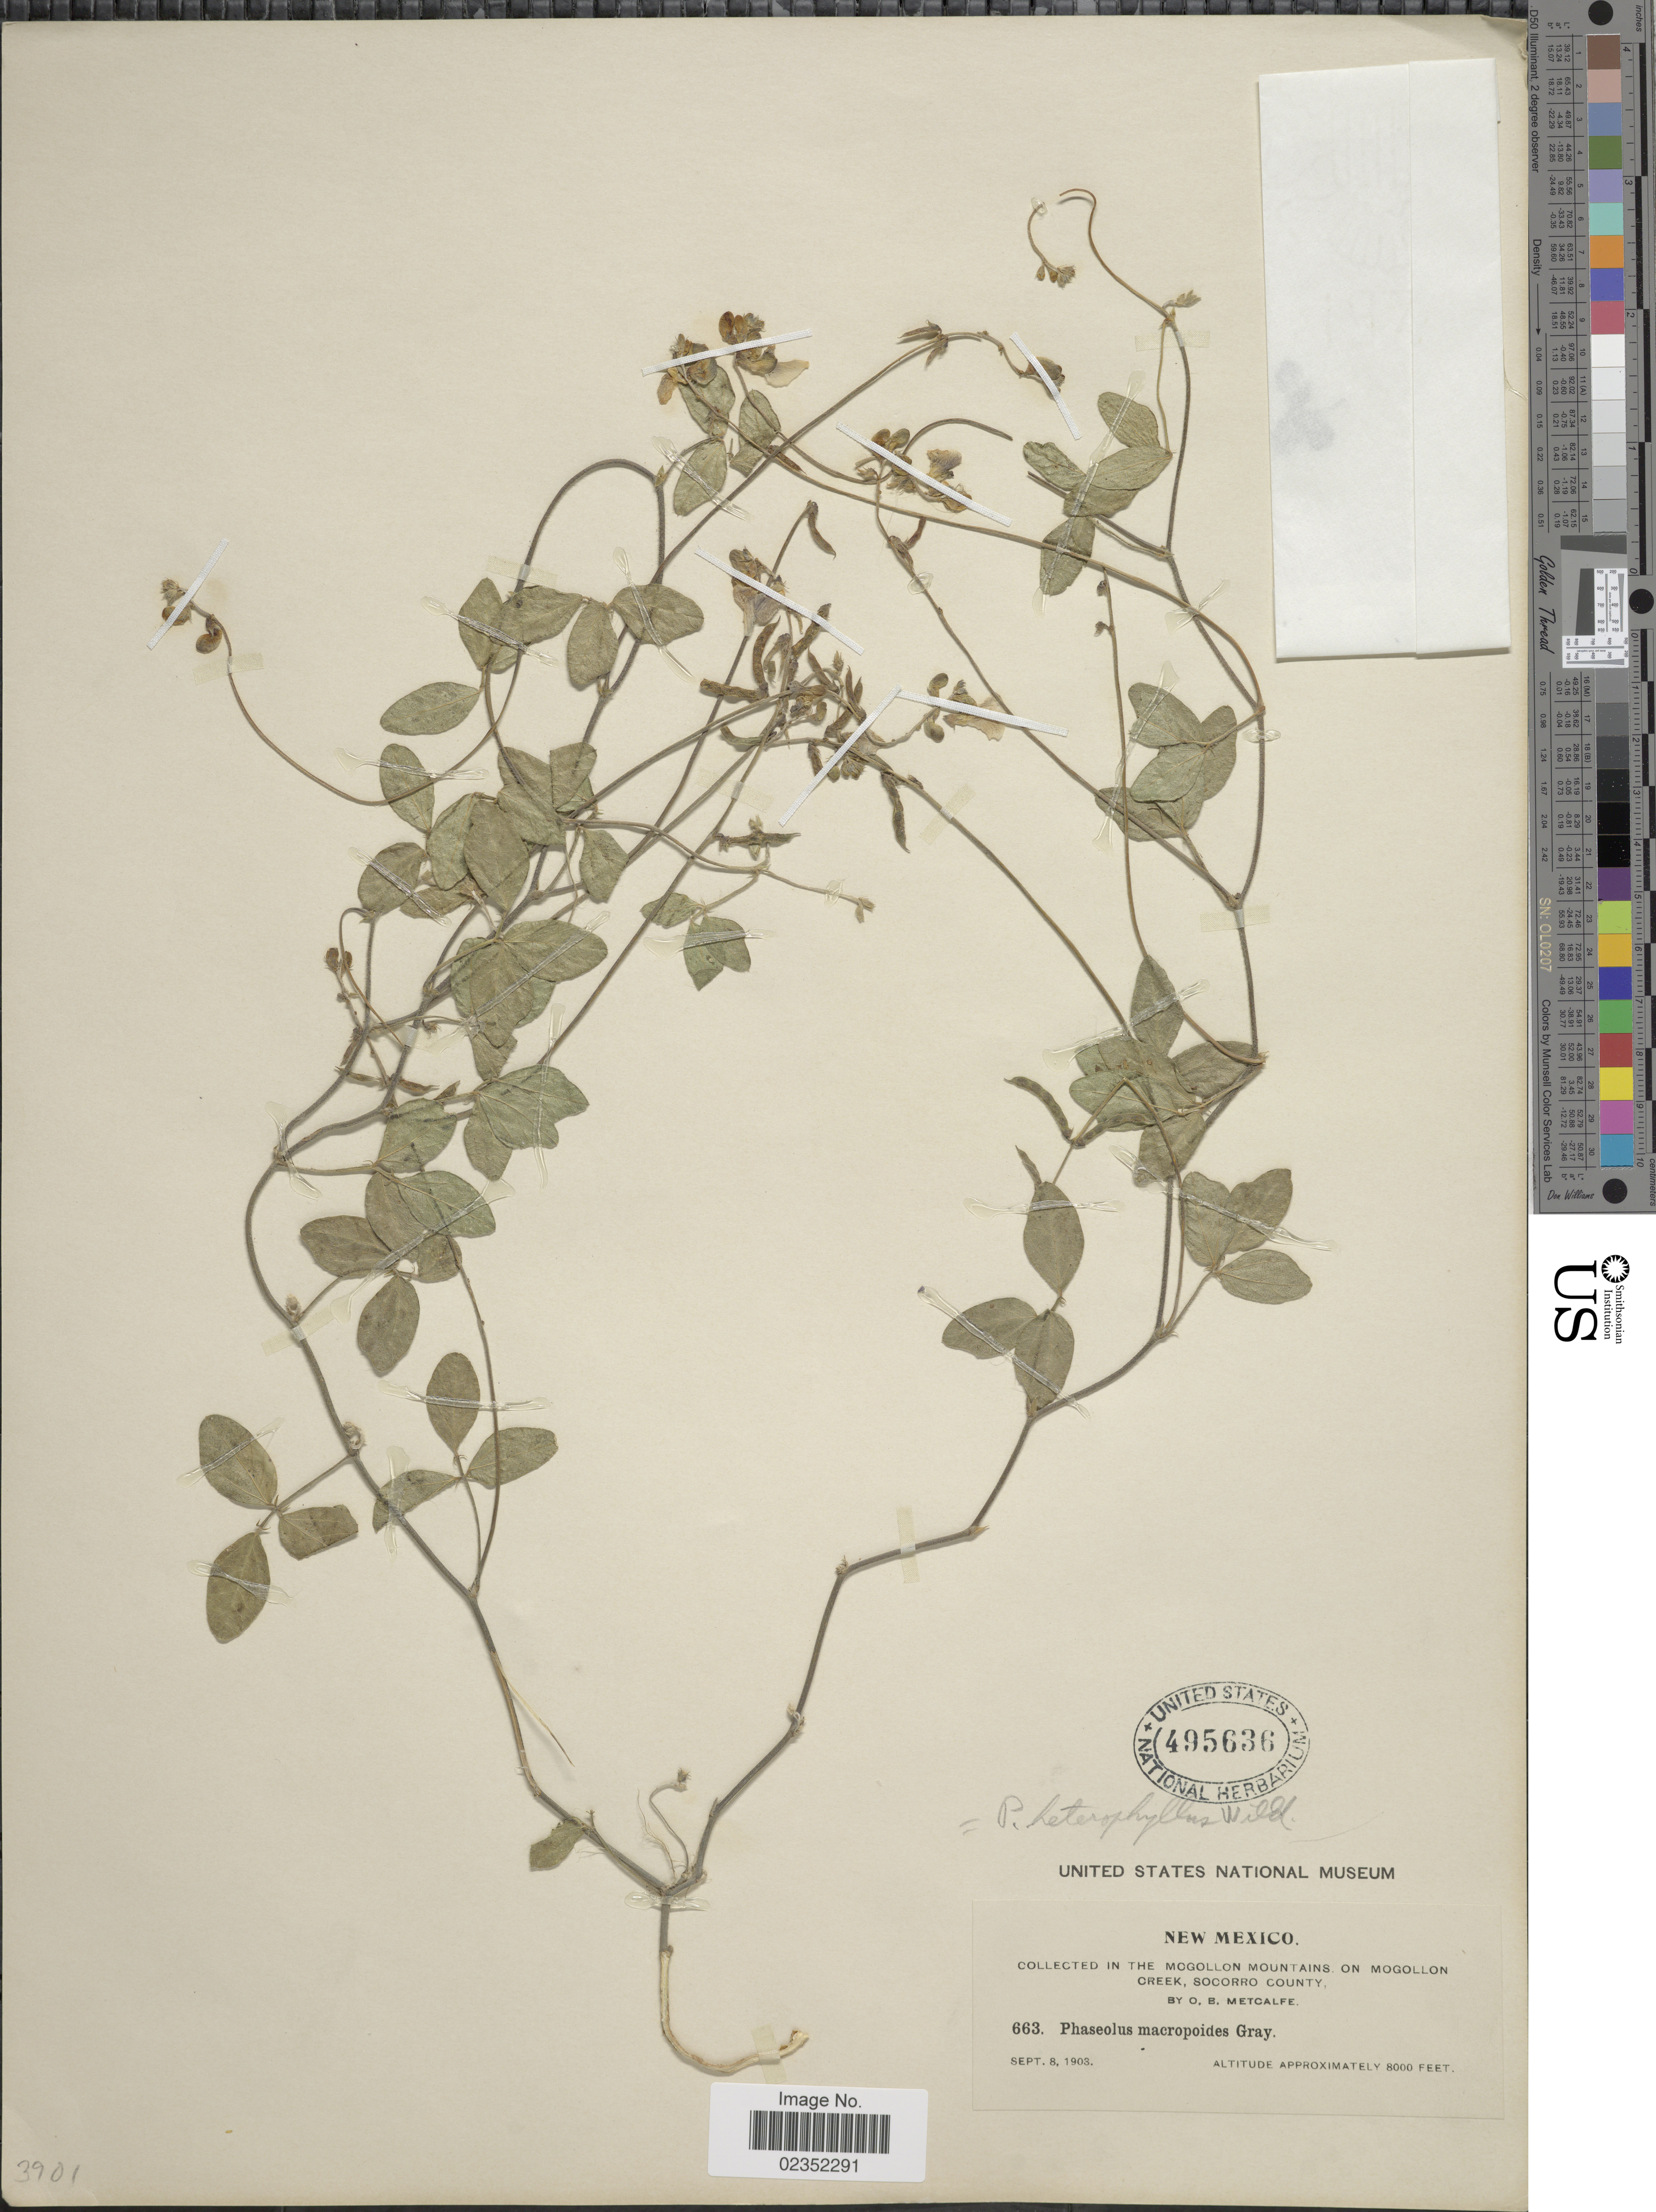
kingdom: Plantae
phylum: Tracheophyta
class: Magnoliopsida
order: Fabales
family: Fabaceae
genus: Macroptilium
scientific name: Macroptilium heterophyllum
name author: (Willd.) Maréchal & Baudet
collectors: O. B. Metcalfe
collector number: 663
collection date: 1903-09-08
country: United States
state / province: New Mexico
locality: In the Mogollon Mountains, on Mogollon Creek, Socorro County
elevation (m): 2438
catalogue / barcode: US 495636